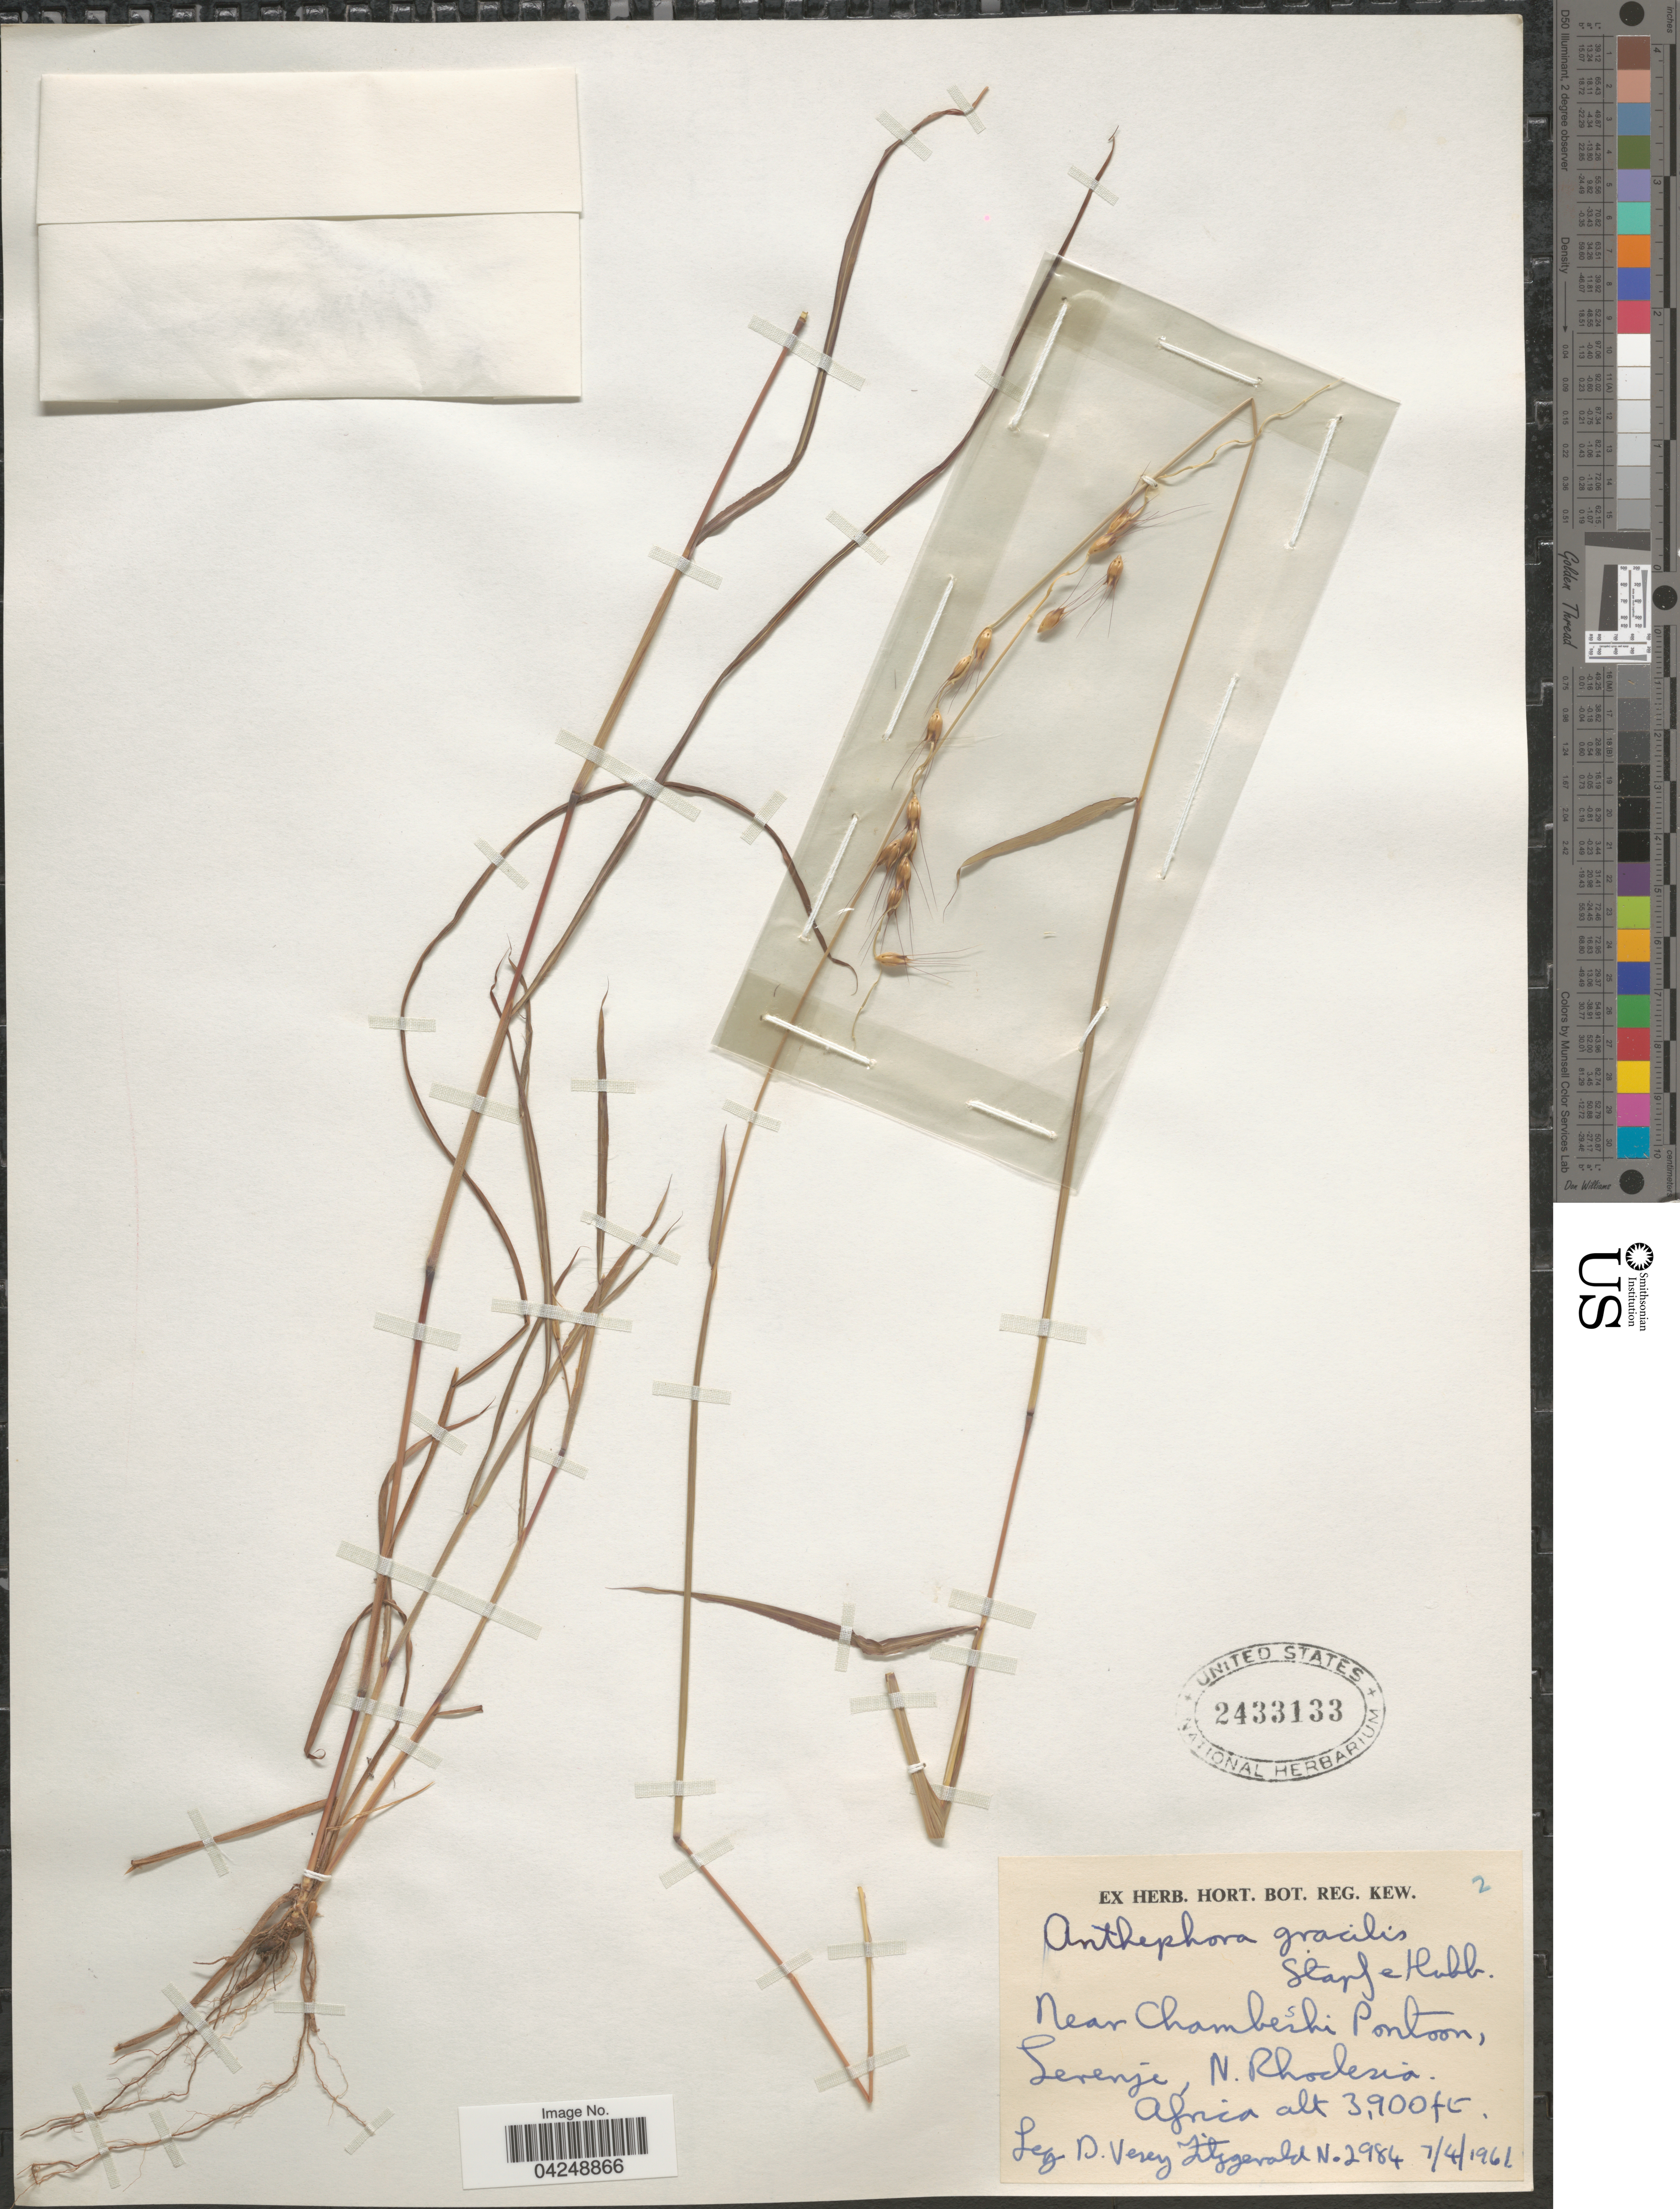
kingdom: Plantae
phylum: Tracheophyta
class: Liliopsida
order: Poales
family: Poaceae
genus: Anthephora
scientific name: Anthephora truncata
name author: Robyns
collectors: D. Vesey-Fitzgerald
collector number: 2984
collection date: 1961-04-07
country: Zambia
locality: Near Chambëshi Pontoon, Serenje [interpreted], N. Rhodesia.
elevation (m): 1189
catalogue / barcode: US 2433133